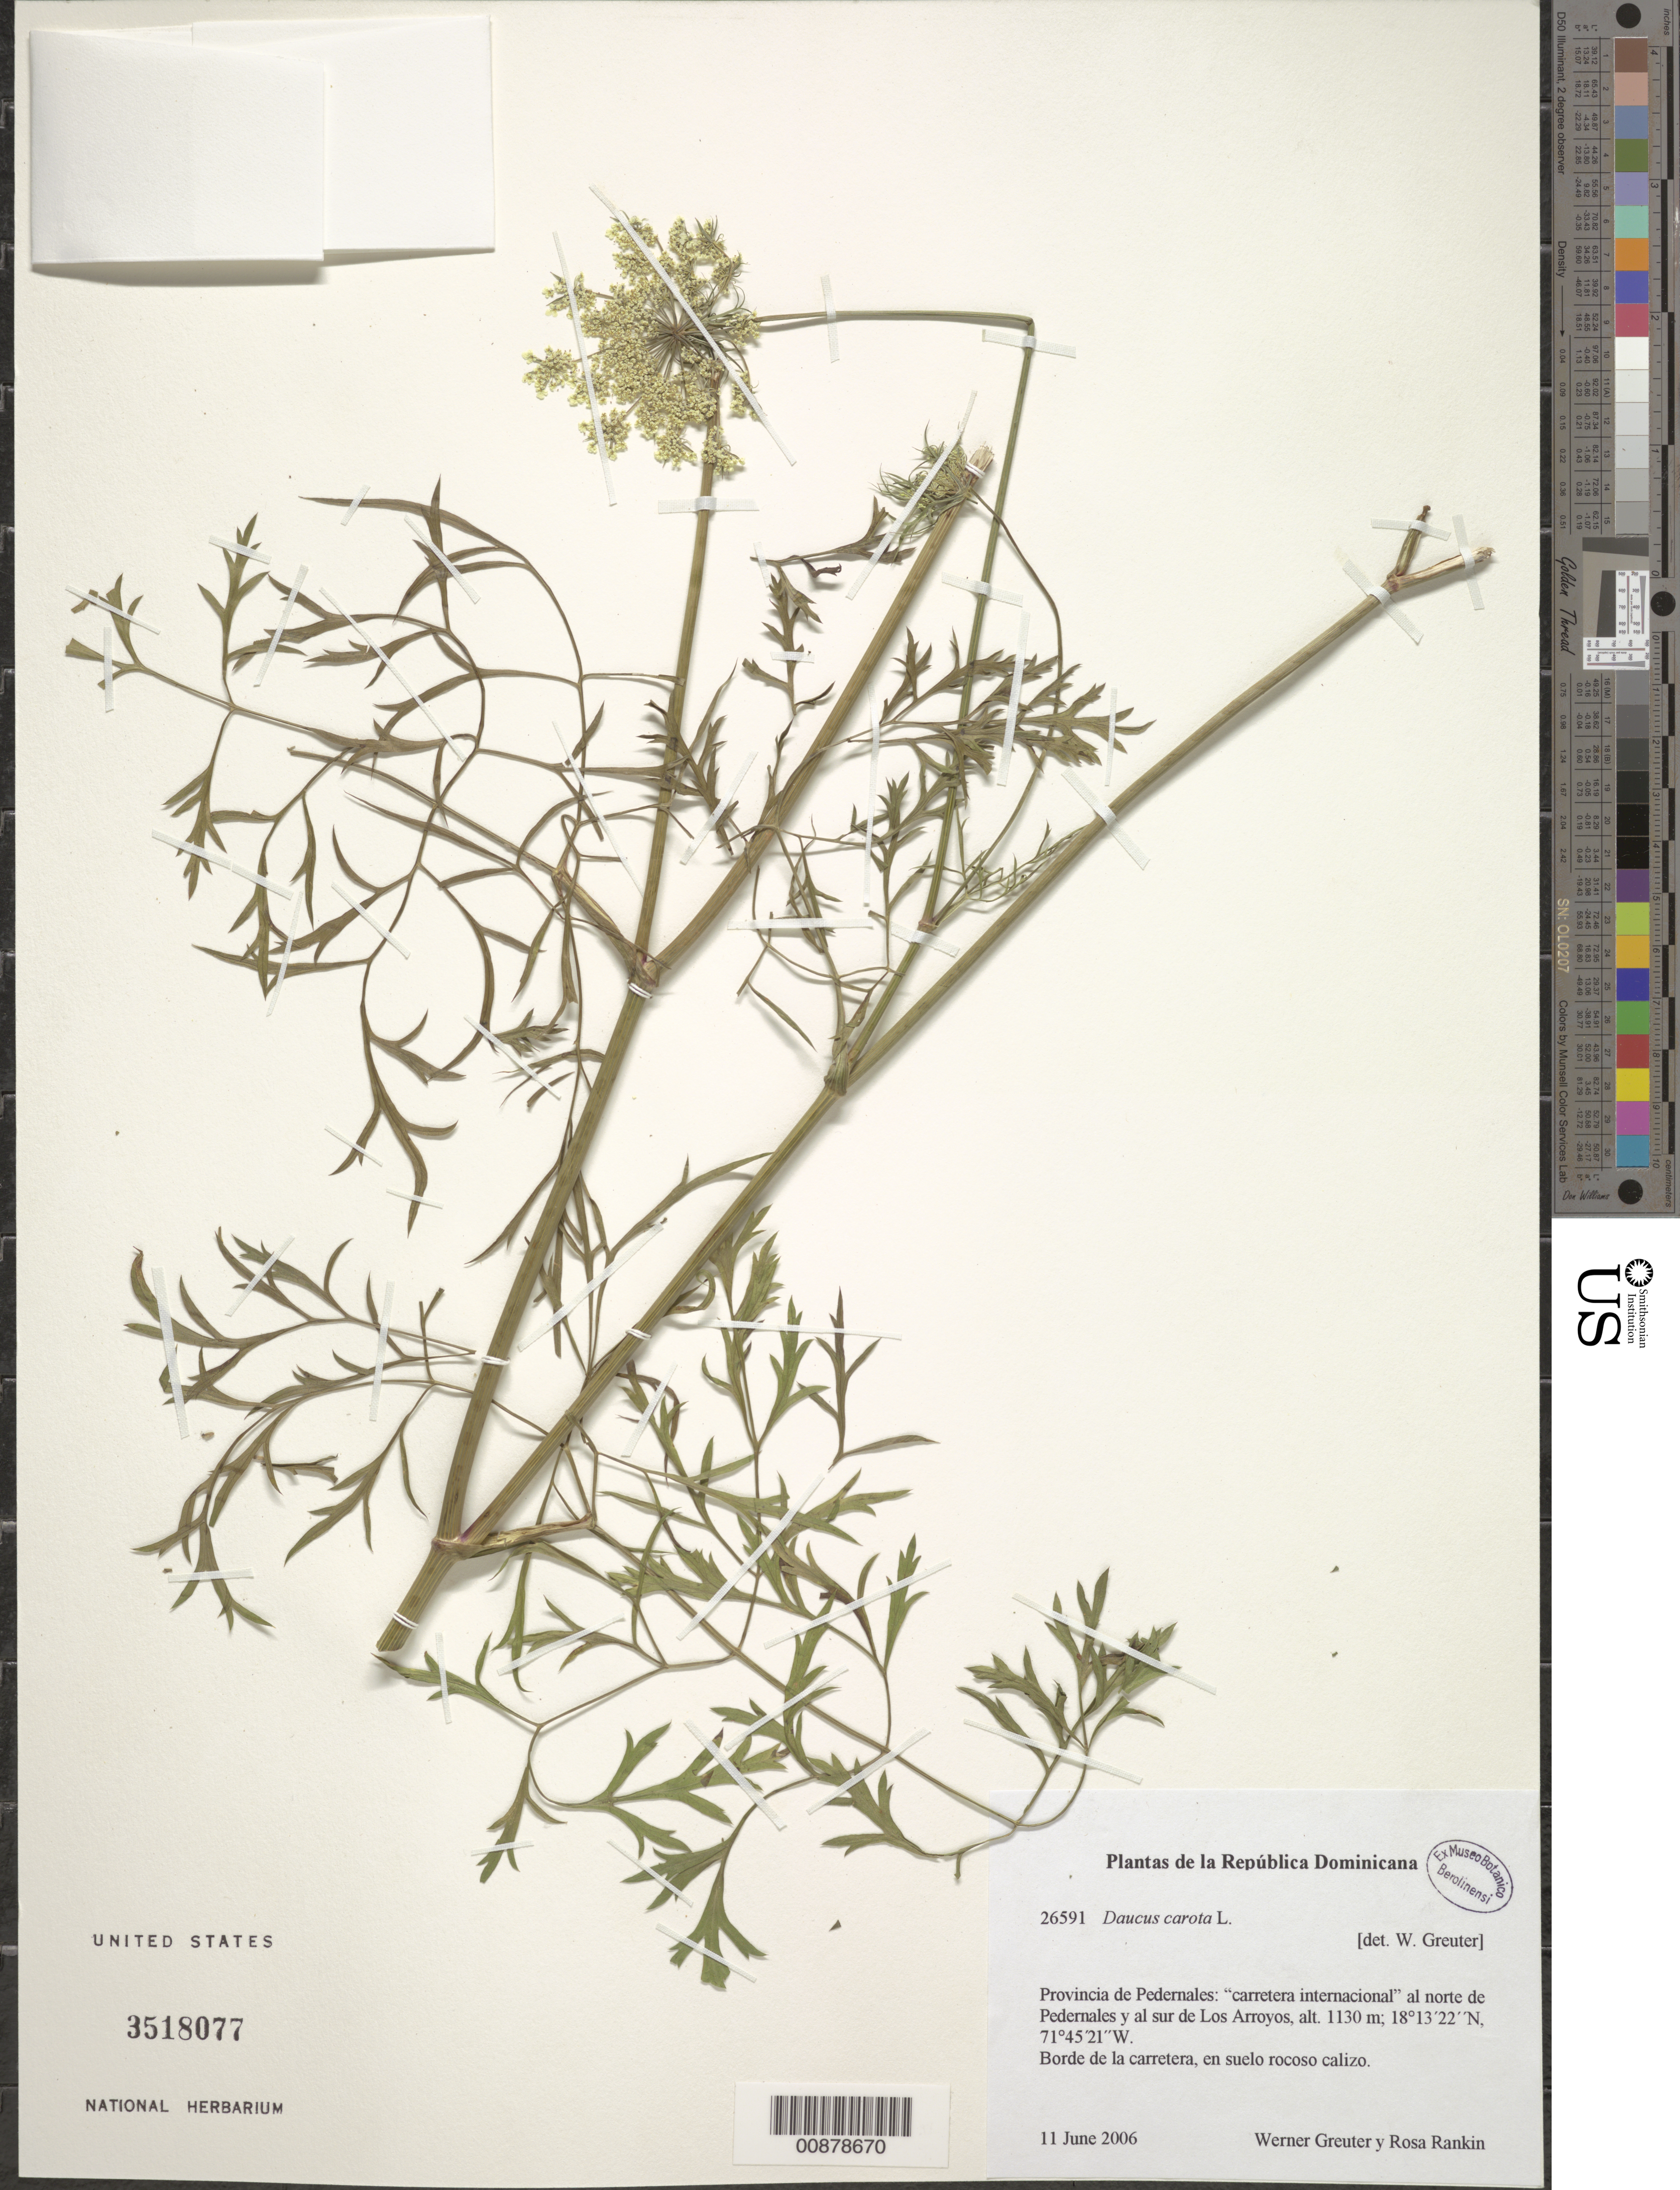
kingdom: Plantae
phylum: Tracheophyta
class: Magnoliopsida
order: Apiales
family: Apiaceae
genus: Daucus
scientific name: Daucus carota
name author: L.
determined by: Greuter, W.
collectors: W. Greuter & R. Rankin Rodriguez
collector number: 26591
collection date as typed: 11 Jun 2006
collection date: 2006-06-11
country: Dominican Republic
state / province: Pedernales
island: Hispaniola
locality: "Carretera internacional" al norte de Pedernales y al sur de Los Arroyos..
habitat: Borde de la carretera, en suelo rocoso calizo.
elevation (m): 1130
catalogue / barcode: US 3518077